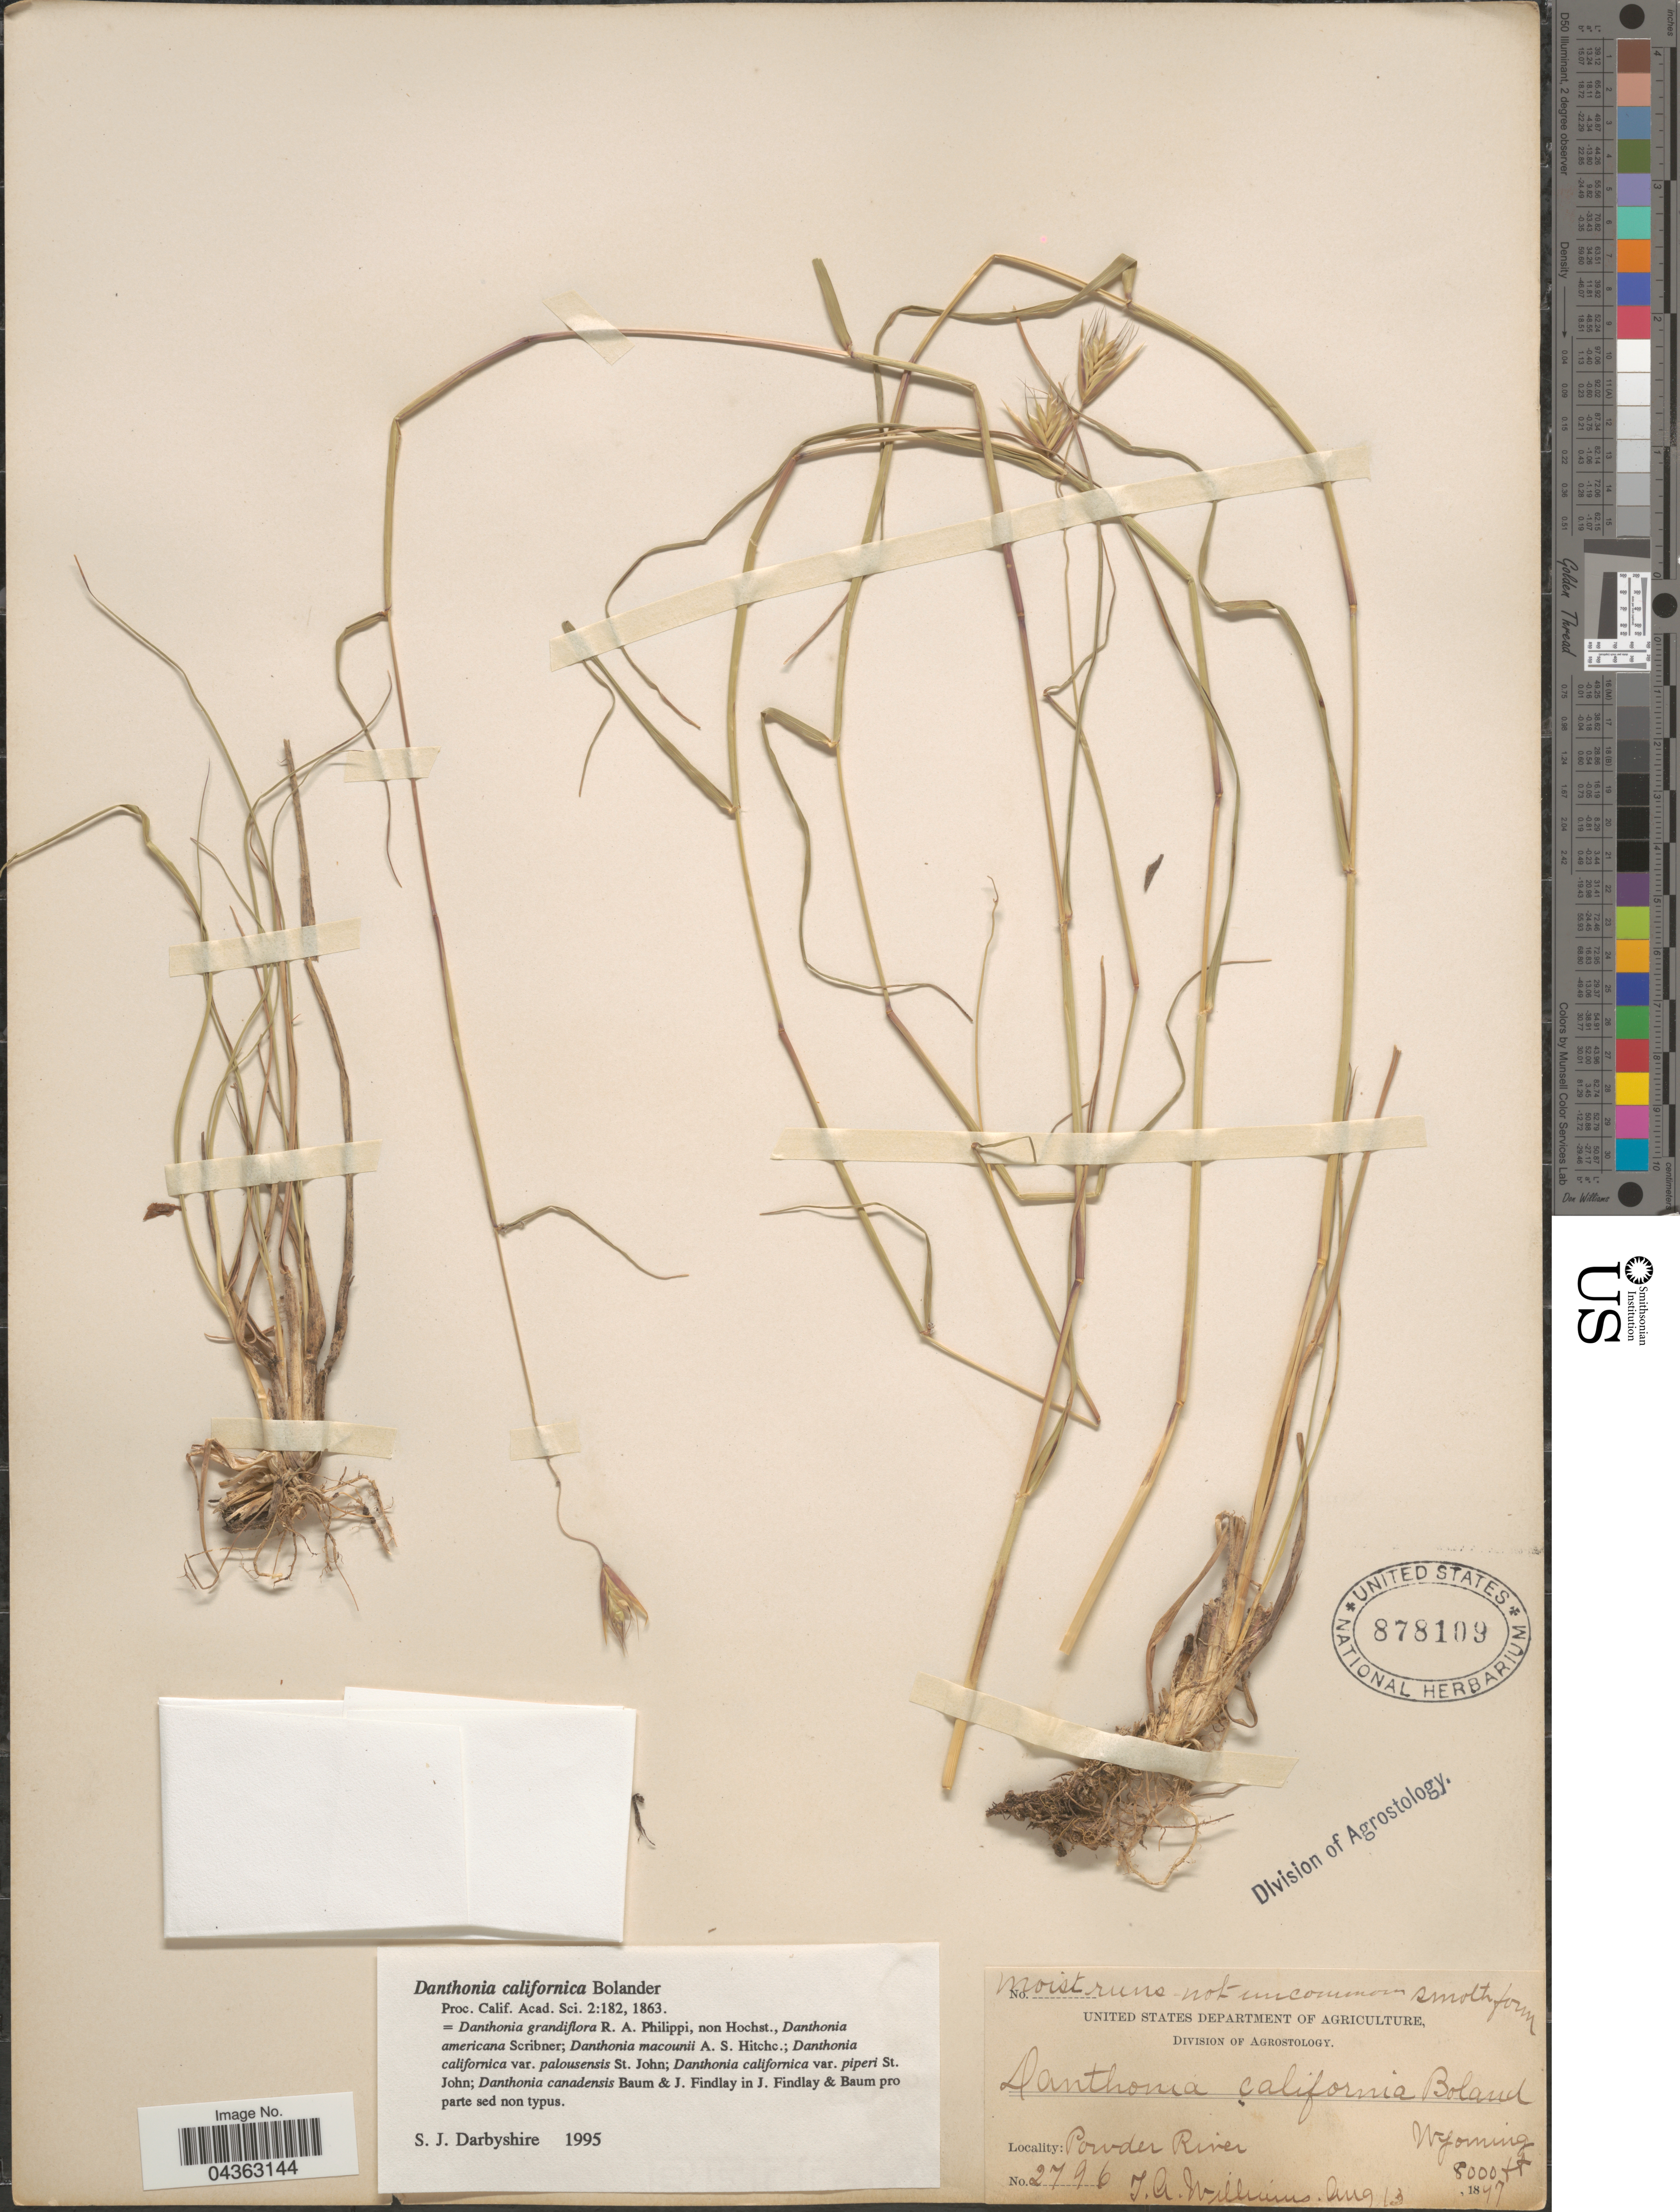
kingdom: Plantae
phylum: Tracheophyta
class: Liliopsida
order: Poales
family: Poaceae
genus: Danthonia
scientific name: Danthonia californica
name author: Bol.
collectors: T. Williams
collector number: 2796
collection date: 1897-08-13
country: United States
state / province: Wyoming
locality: Powder River.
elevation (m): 2438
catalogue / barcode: US 878109